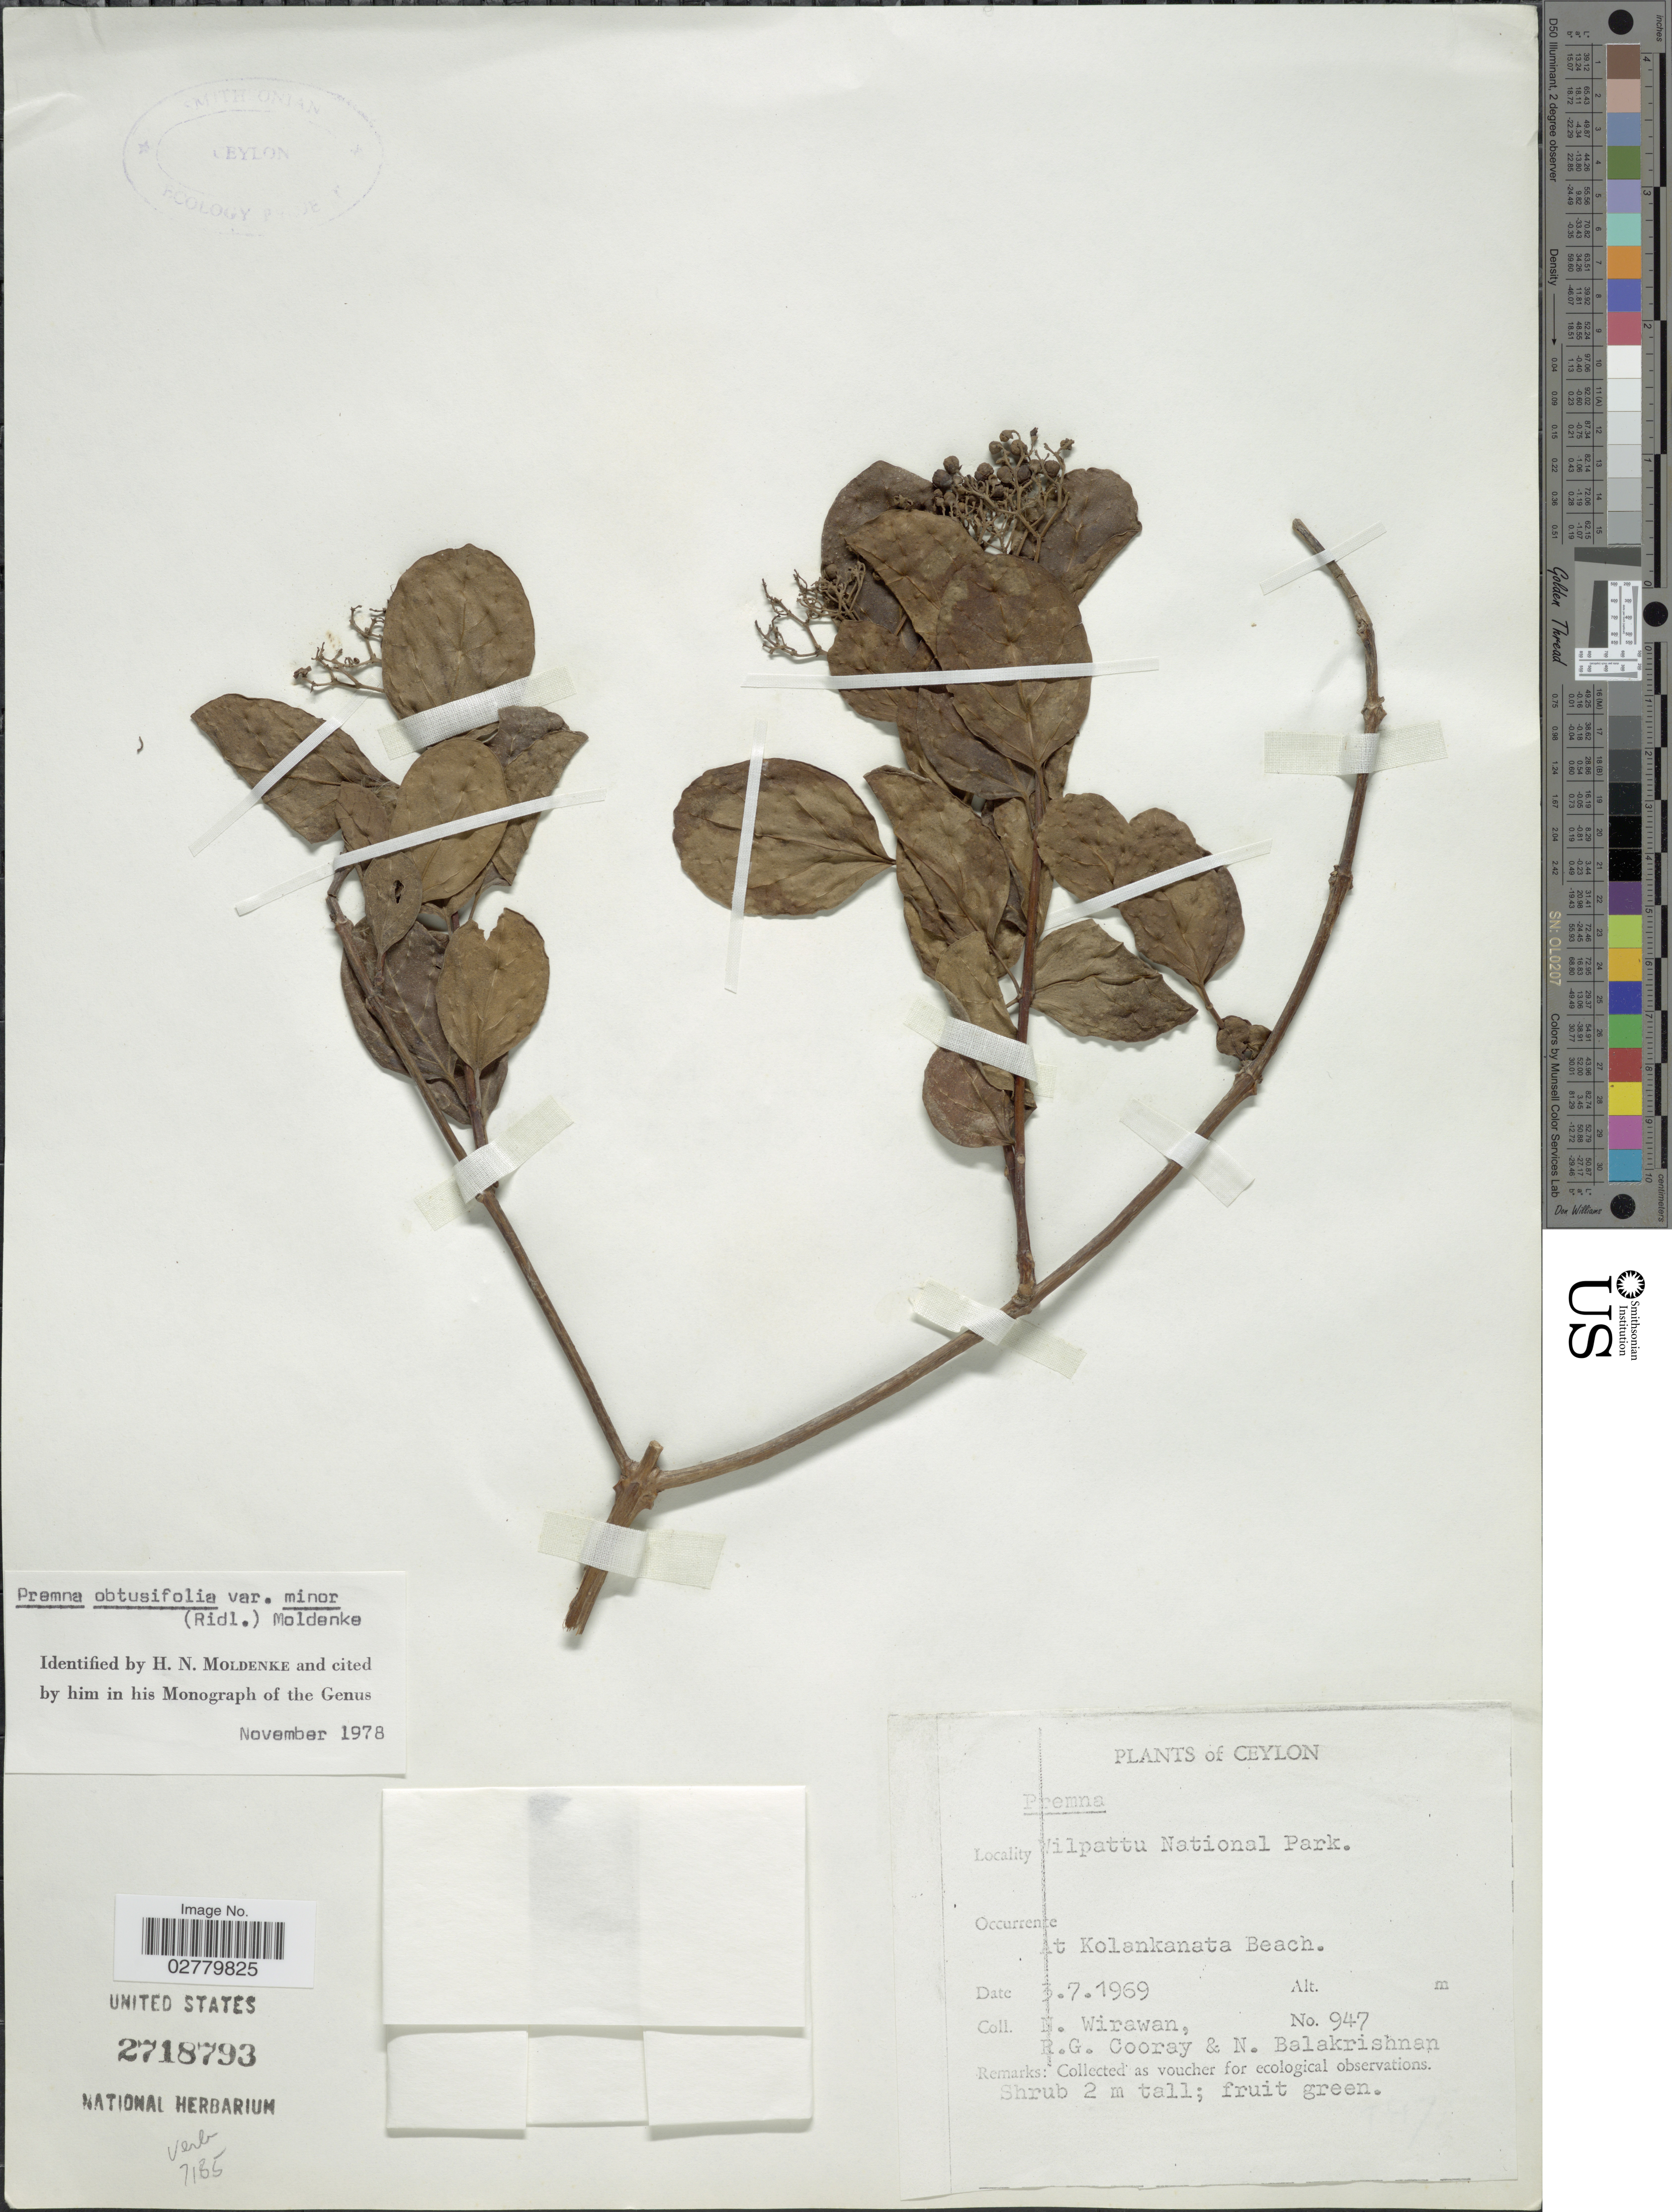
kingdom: Plantae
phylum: Tracheophyta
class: Magnoliopsida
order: Lamiales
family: Lamiaceae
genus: Premna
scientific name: Premna obtusifolia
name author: R. Br.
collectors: N. Wirawan, R. Cooray & N. Balakrishnan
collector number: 947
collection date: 1969-07-03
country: Sri Lanka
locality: Ceylon. Wilpattu National Park. At Kolankanata Beach.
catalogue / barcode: US 2718793